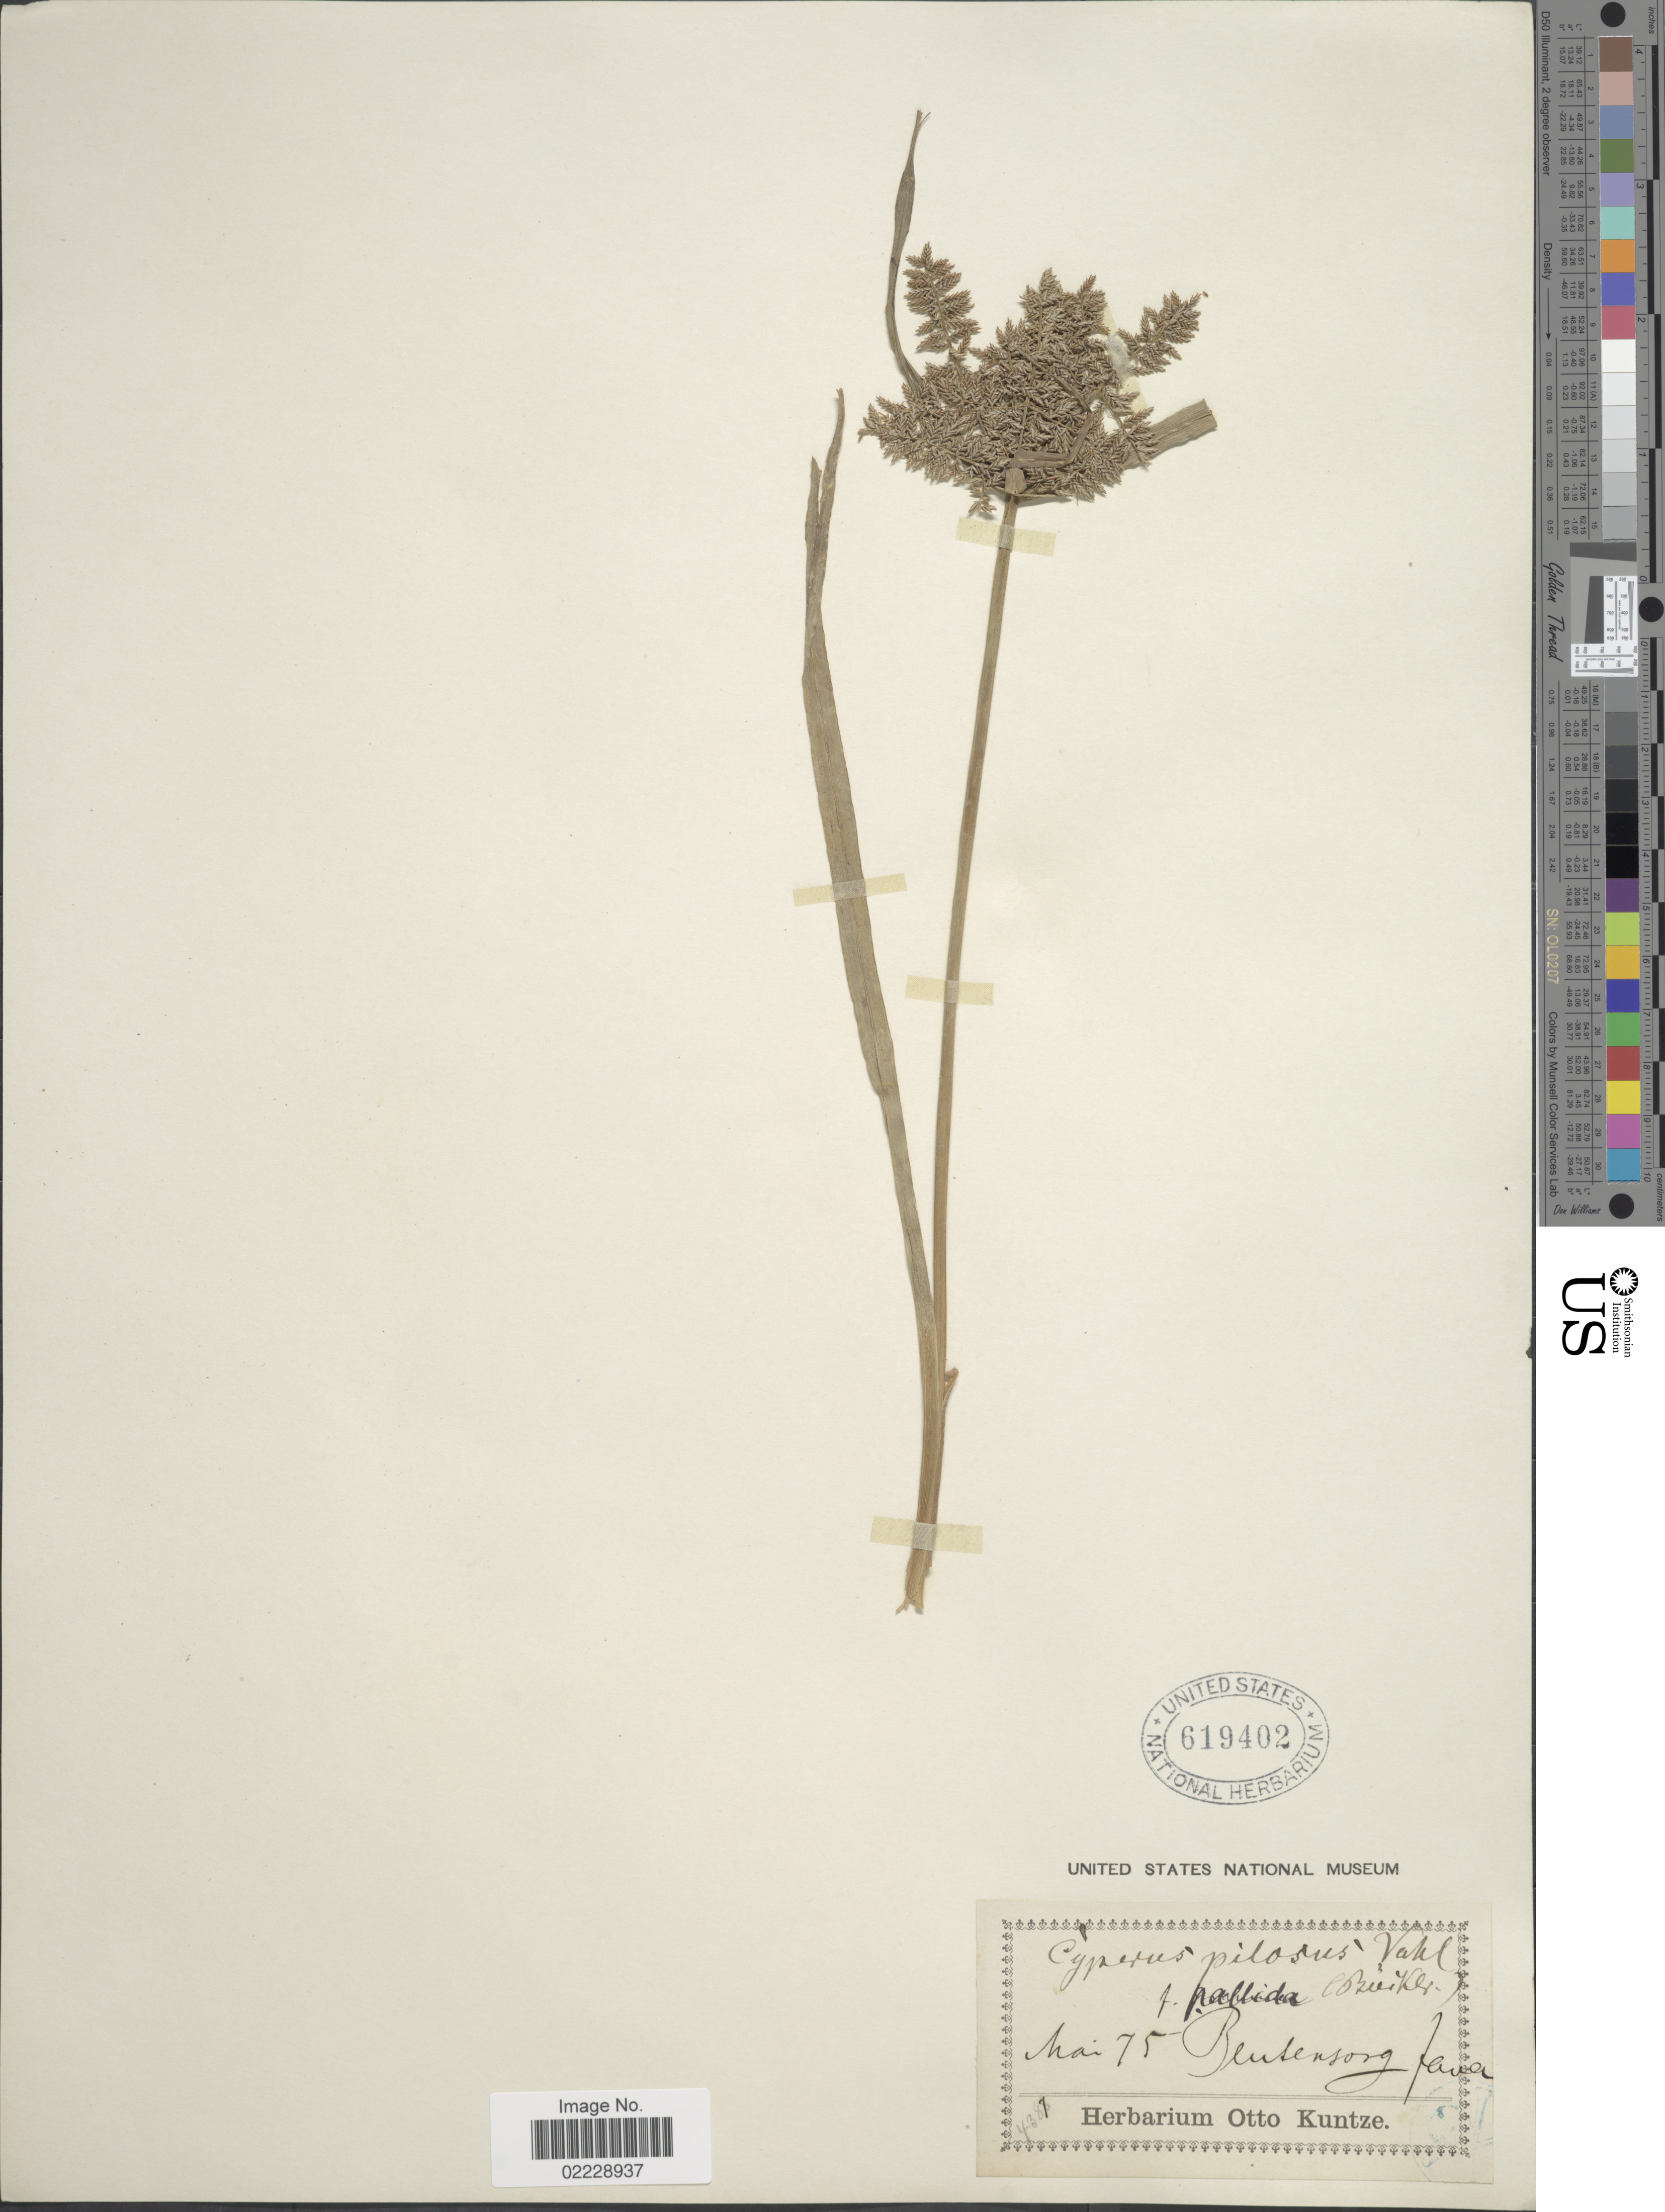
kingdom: Plantae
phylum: Tracheophyta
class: Liliopsida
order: Poales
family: Cyperaceae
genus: Cyperus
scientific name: Cyperus pilosus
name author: Vahl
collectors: ex herb. Otto Kuntze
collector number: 4387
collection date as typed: Transcribed d/m/y: /5/75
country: Indonesia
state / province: Java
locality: Beusensong [interpreted]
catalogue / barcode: US 619402